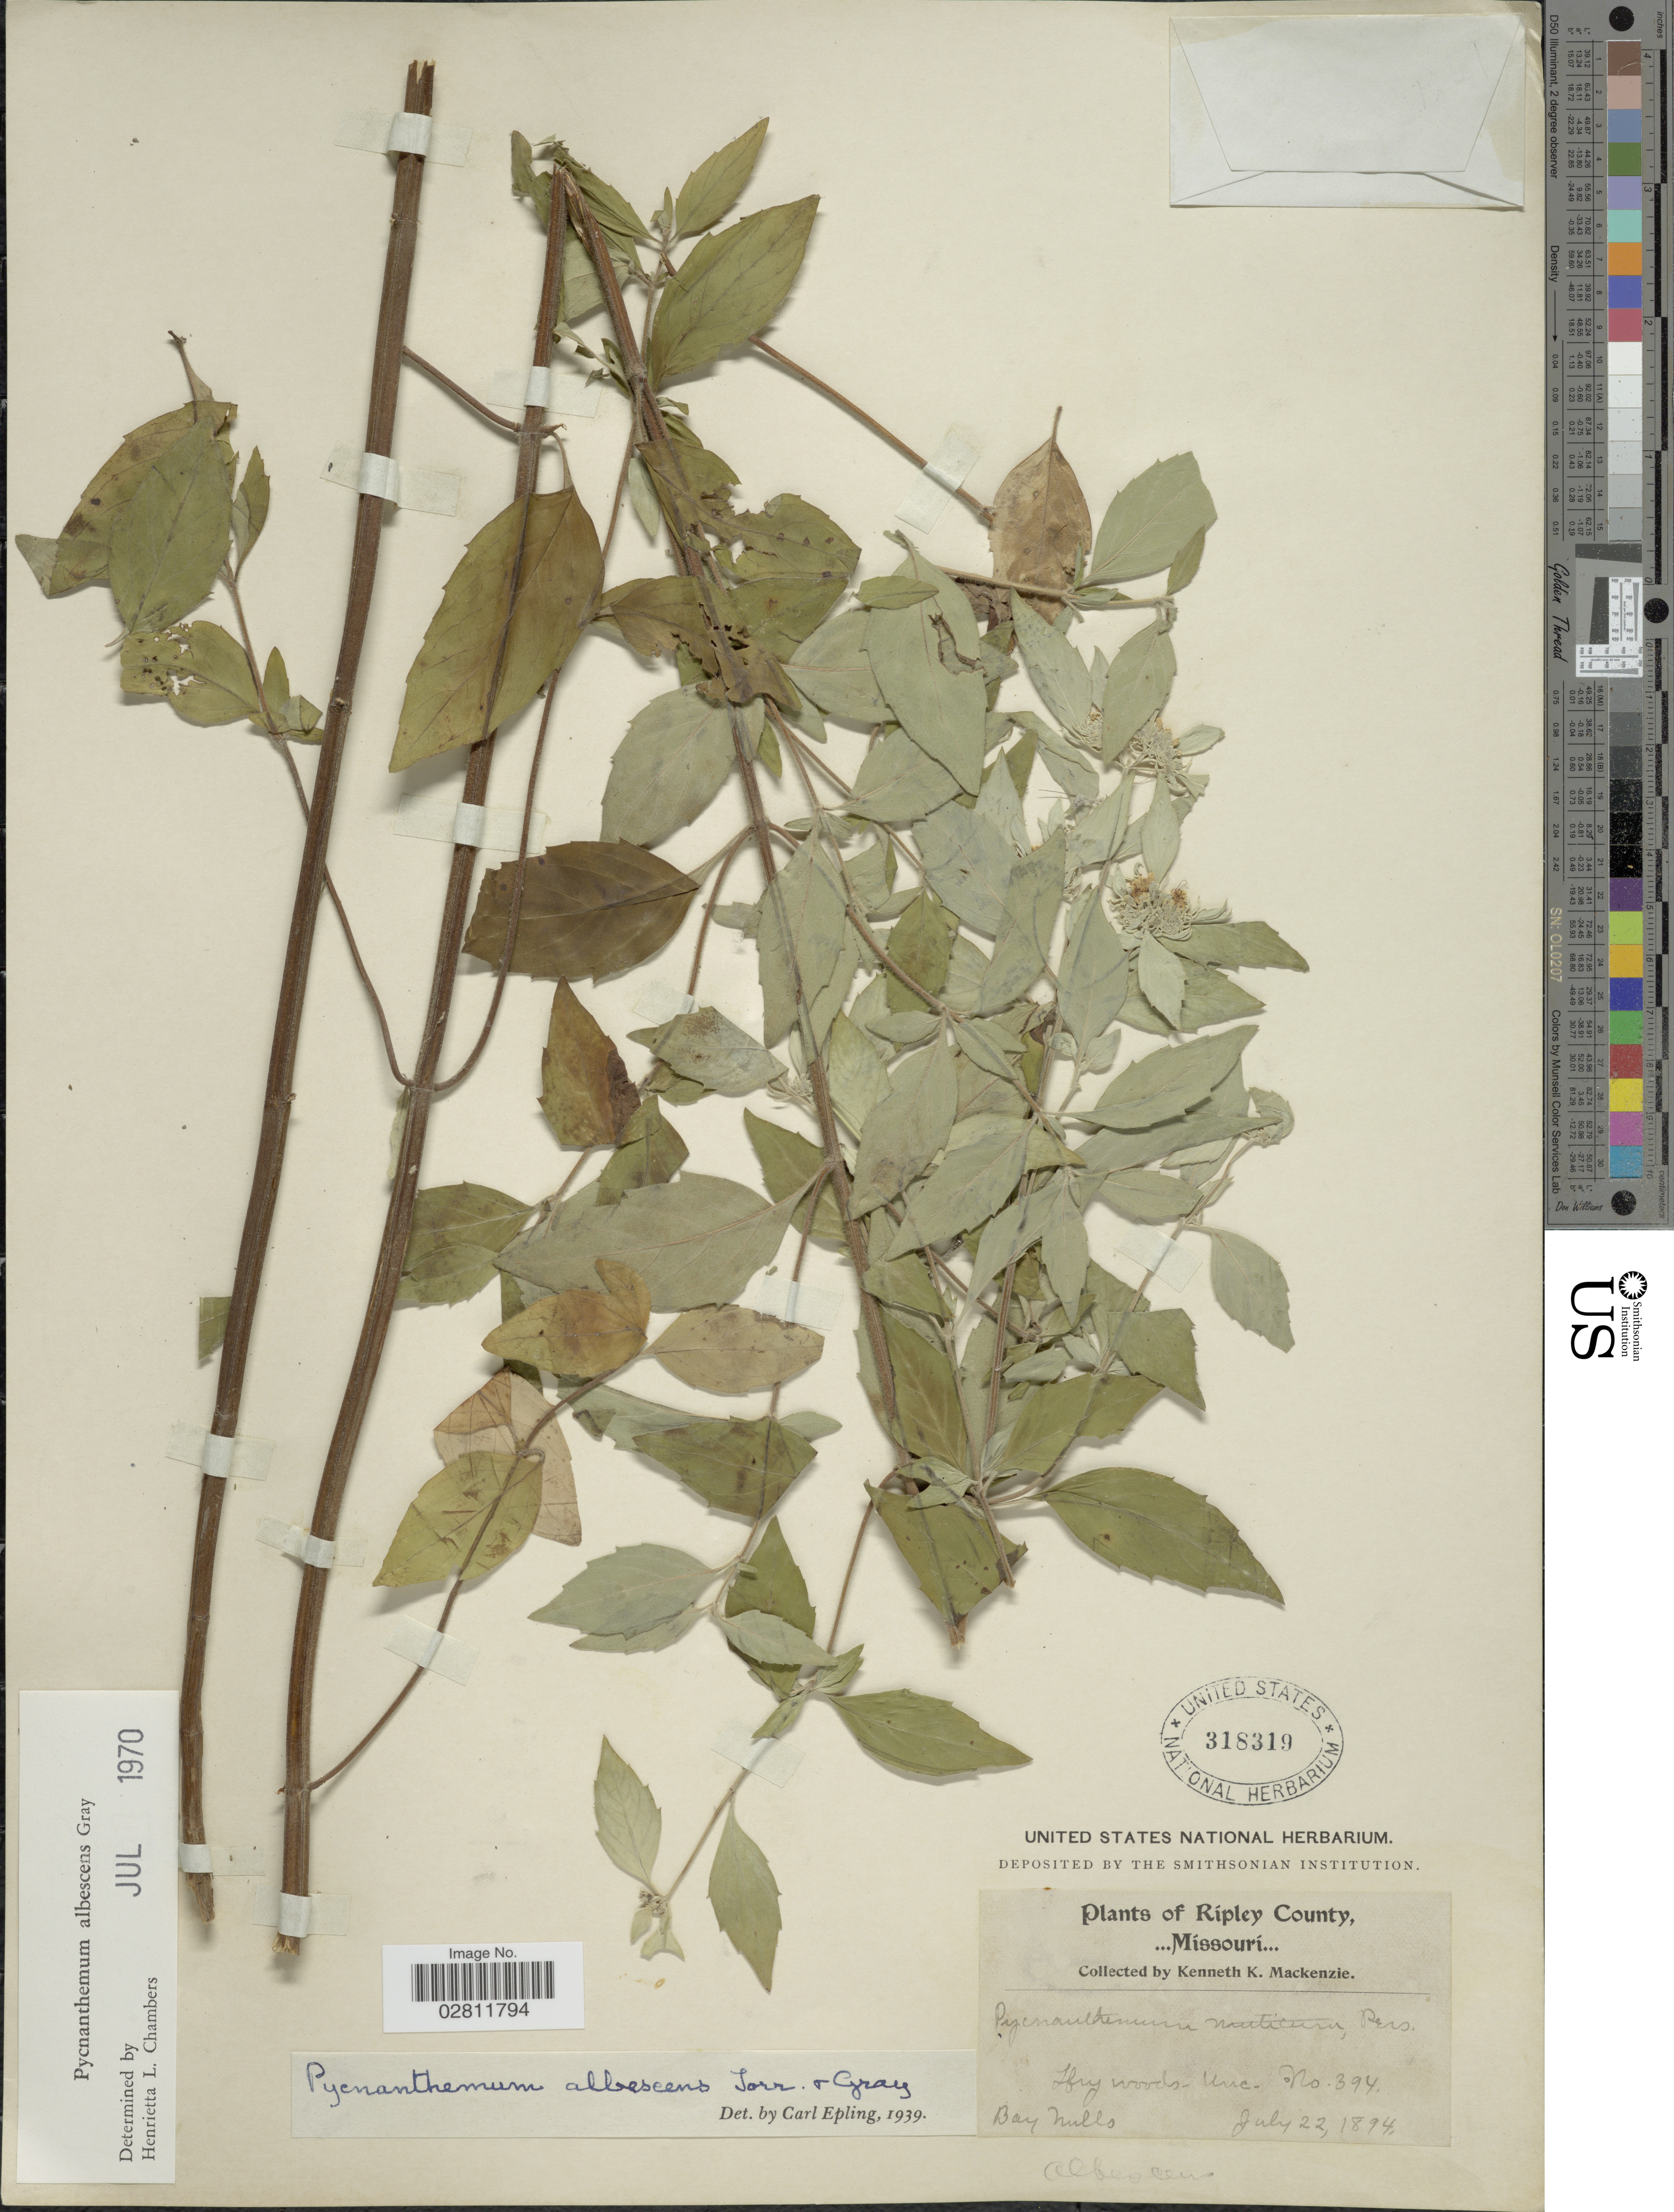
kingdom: Plantae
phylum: Tracheophyta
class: Magnoliopsida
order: Lamiales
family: Lamiaceae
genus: Pycnanthemum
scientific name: Pycnanthemum albescens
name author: Torr. & A. Gray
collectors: K. K. Mackenzie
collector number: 394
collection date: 1894-07-22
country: United States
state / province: Missouri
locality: Ripley County. Bay Mills.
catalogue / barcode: US 318319